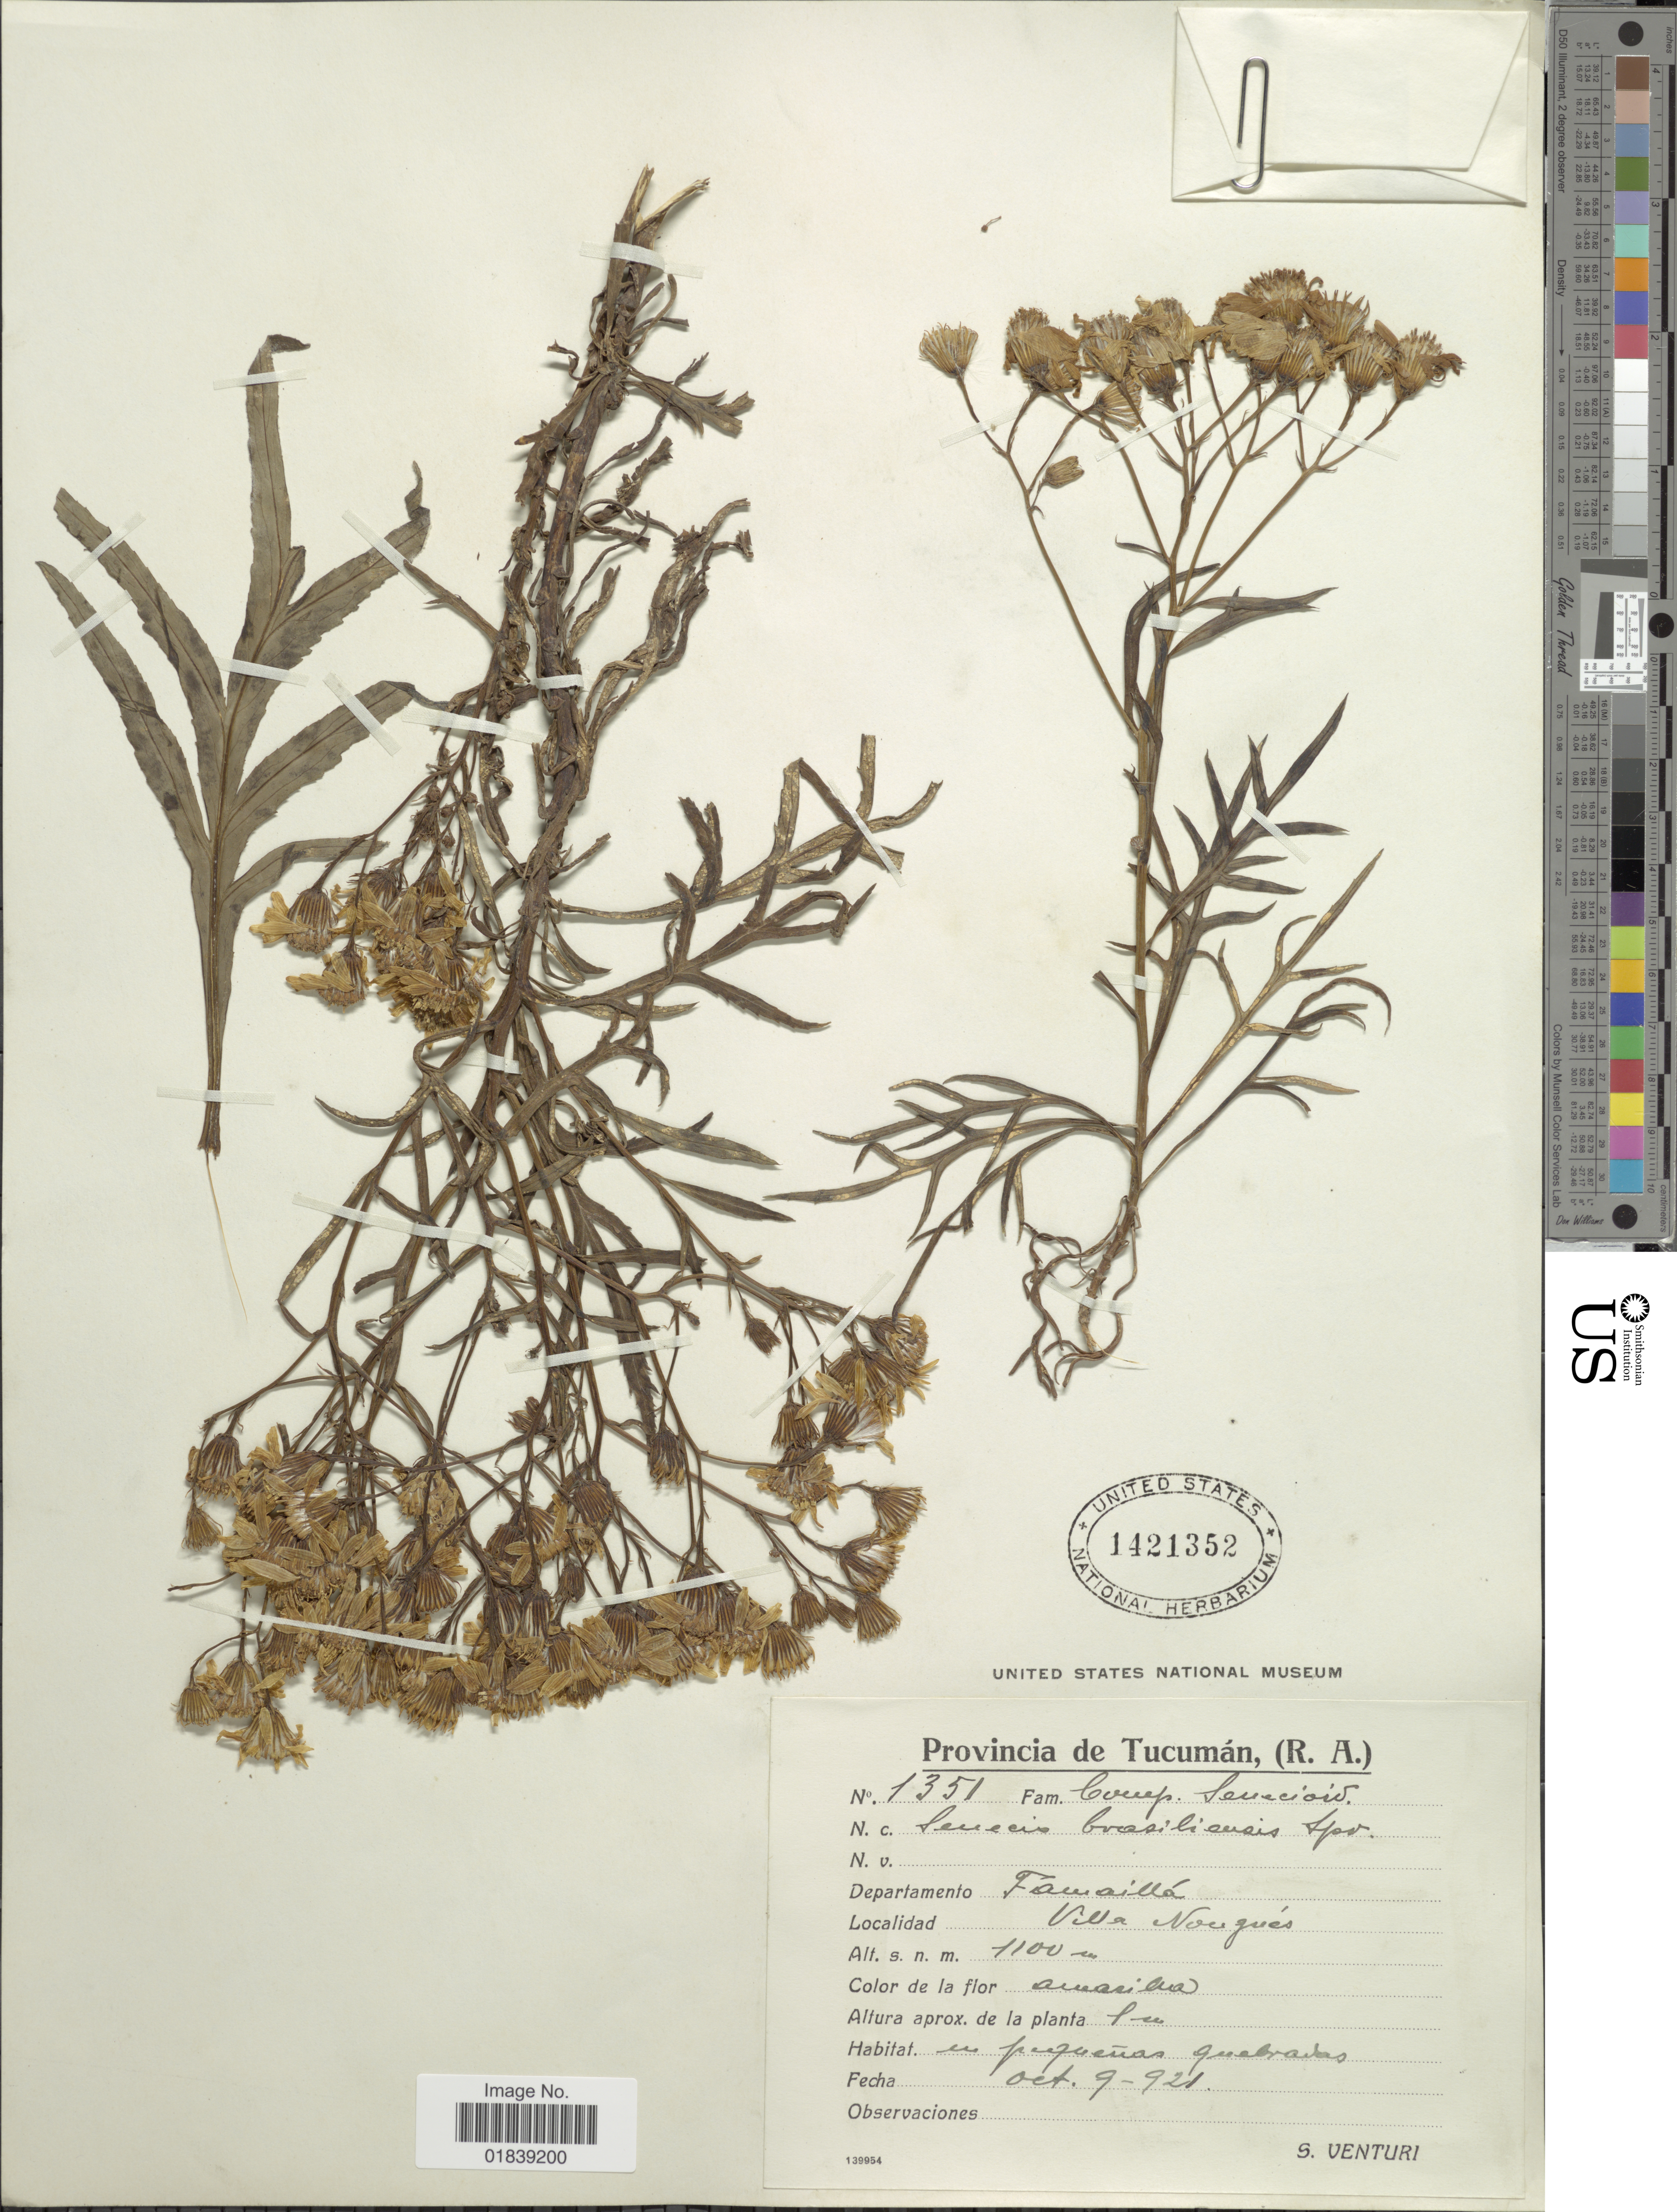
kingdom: Plantae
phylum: Tracheophyta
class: Magnoliopsida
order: Asterales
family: Asteraceae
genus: Senecio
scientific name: Senecio brasiliensis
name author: (Spreng.) Less.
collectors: S. Venturi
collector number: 1351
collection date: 1921-10-09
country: Argentina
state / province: Tucumán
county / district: Famailla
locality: Villa Nougues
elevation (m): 1100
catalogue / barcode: US 1421352